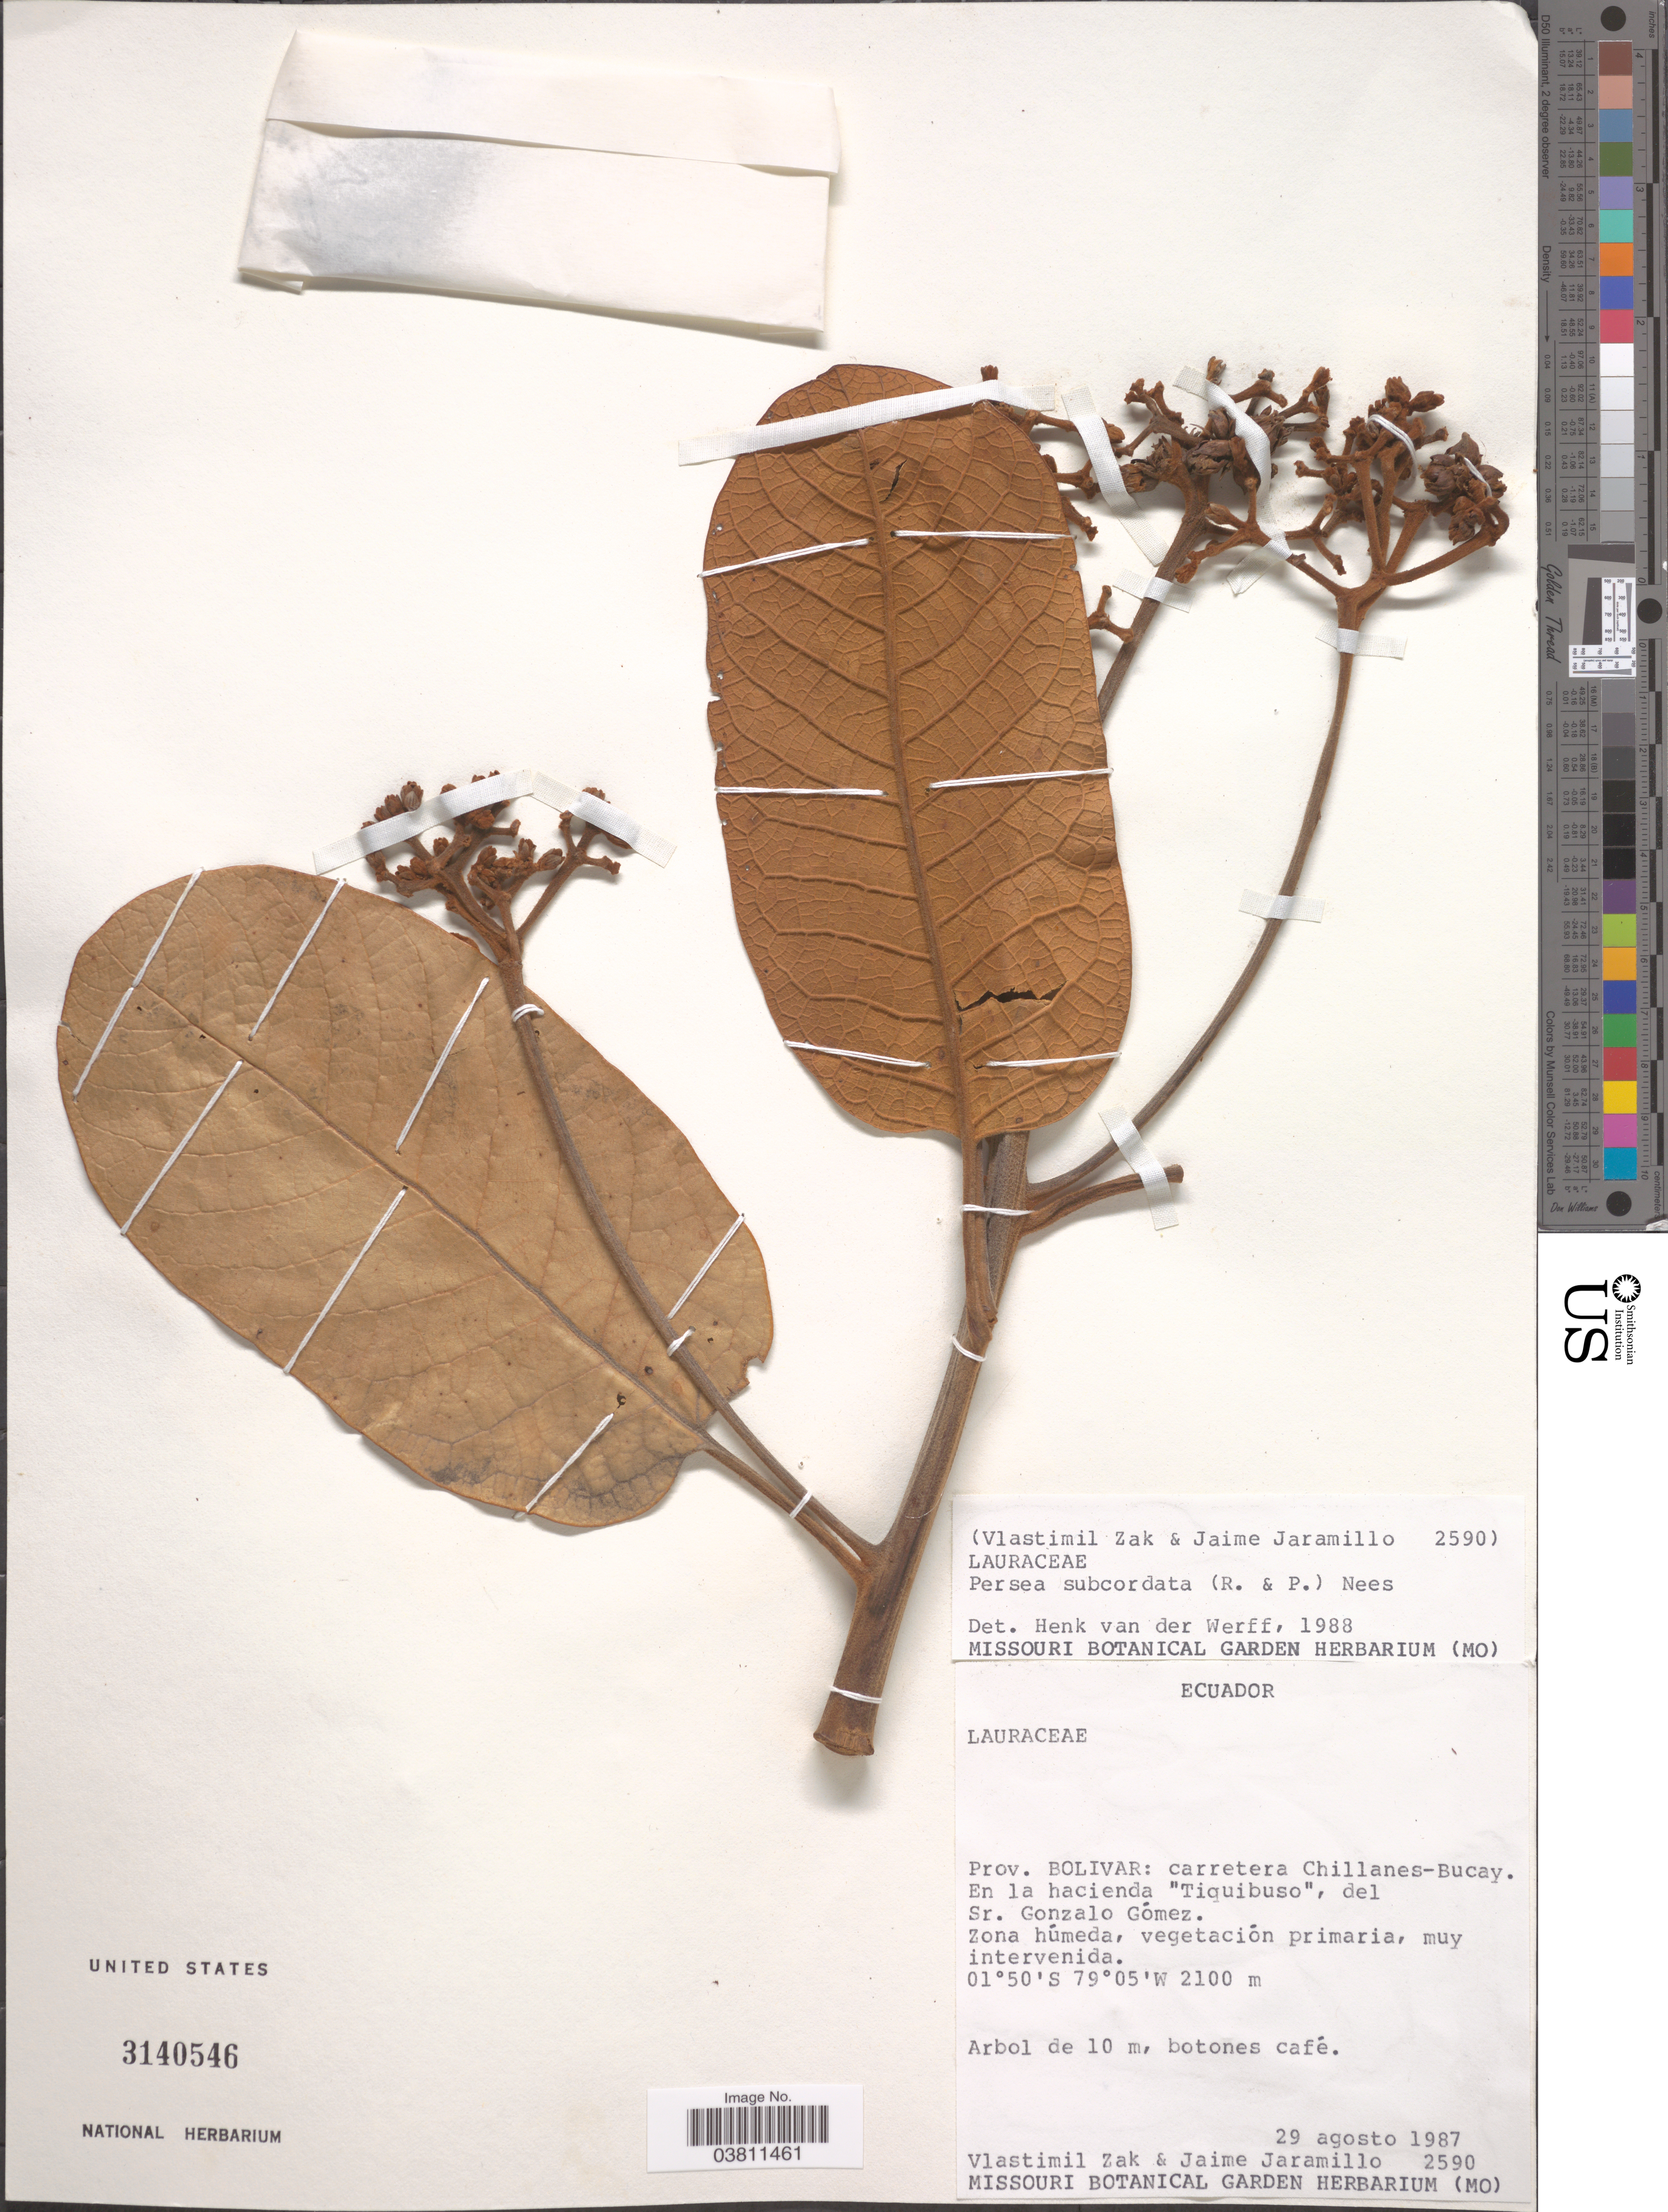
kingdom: Plantae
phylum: Tracheophyta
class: Magnoliopsida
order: Laurales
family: Lauraceae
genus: Persea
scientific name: Persea subcordata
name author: (Ruiz & Pav.) Nees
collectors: V. Zak & J. Jaramillo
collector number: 2590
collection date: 1987-08-29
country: Ecuador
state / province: Bolívar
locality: Carretera Chillanes-Bucay. En la hacienda 'Tiquibuso', del Sr. Gonzalo Gómez.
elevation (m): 2100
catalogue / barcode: US 3140546